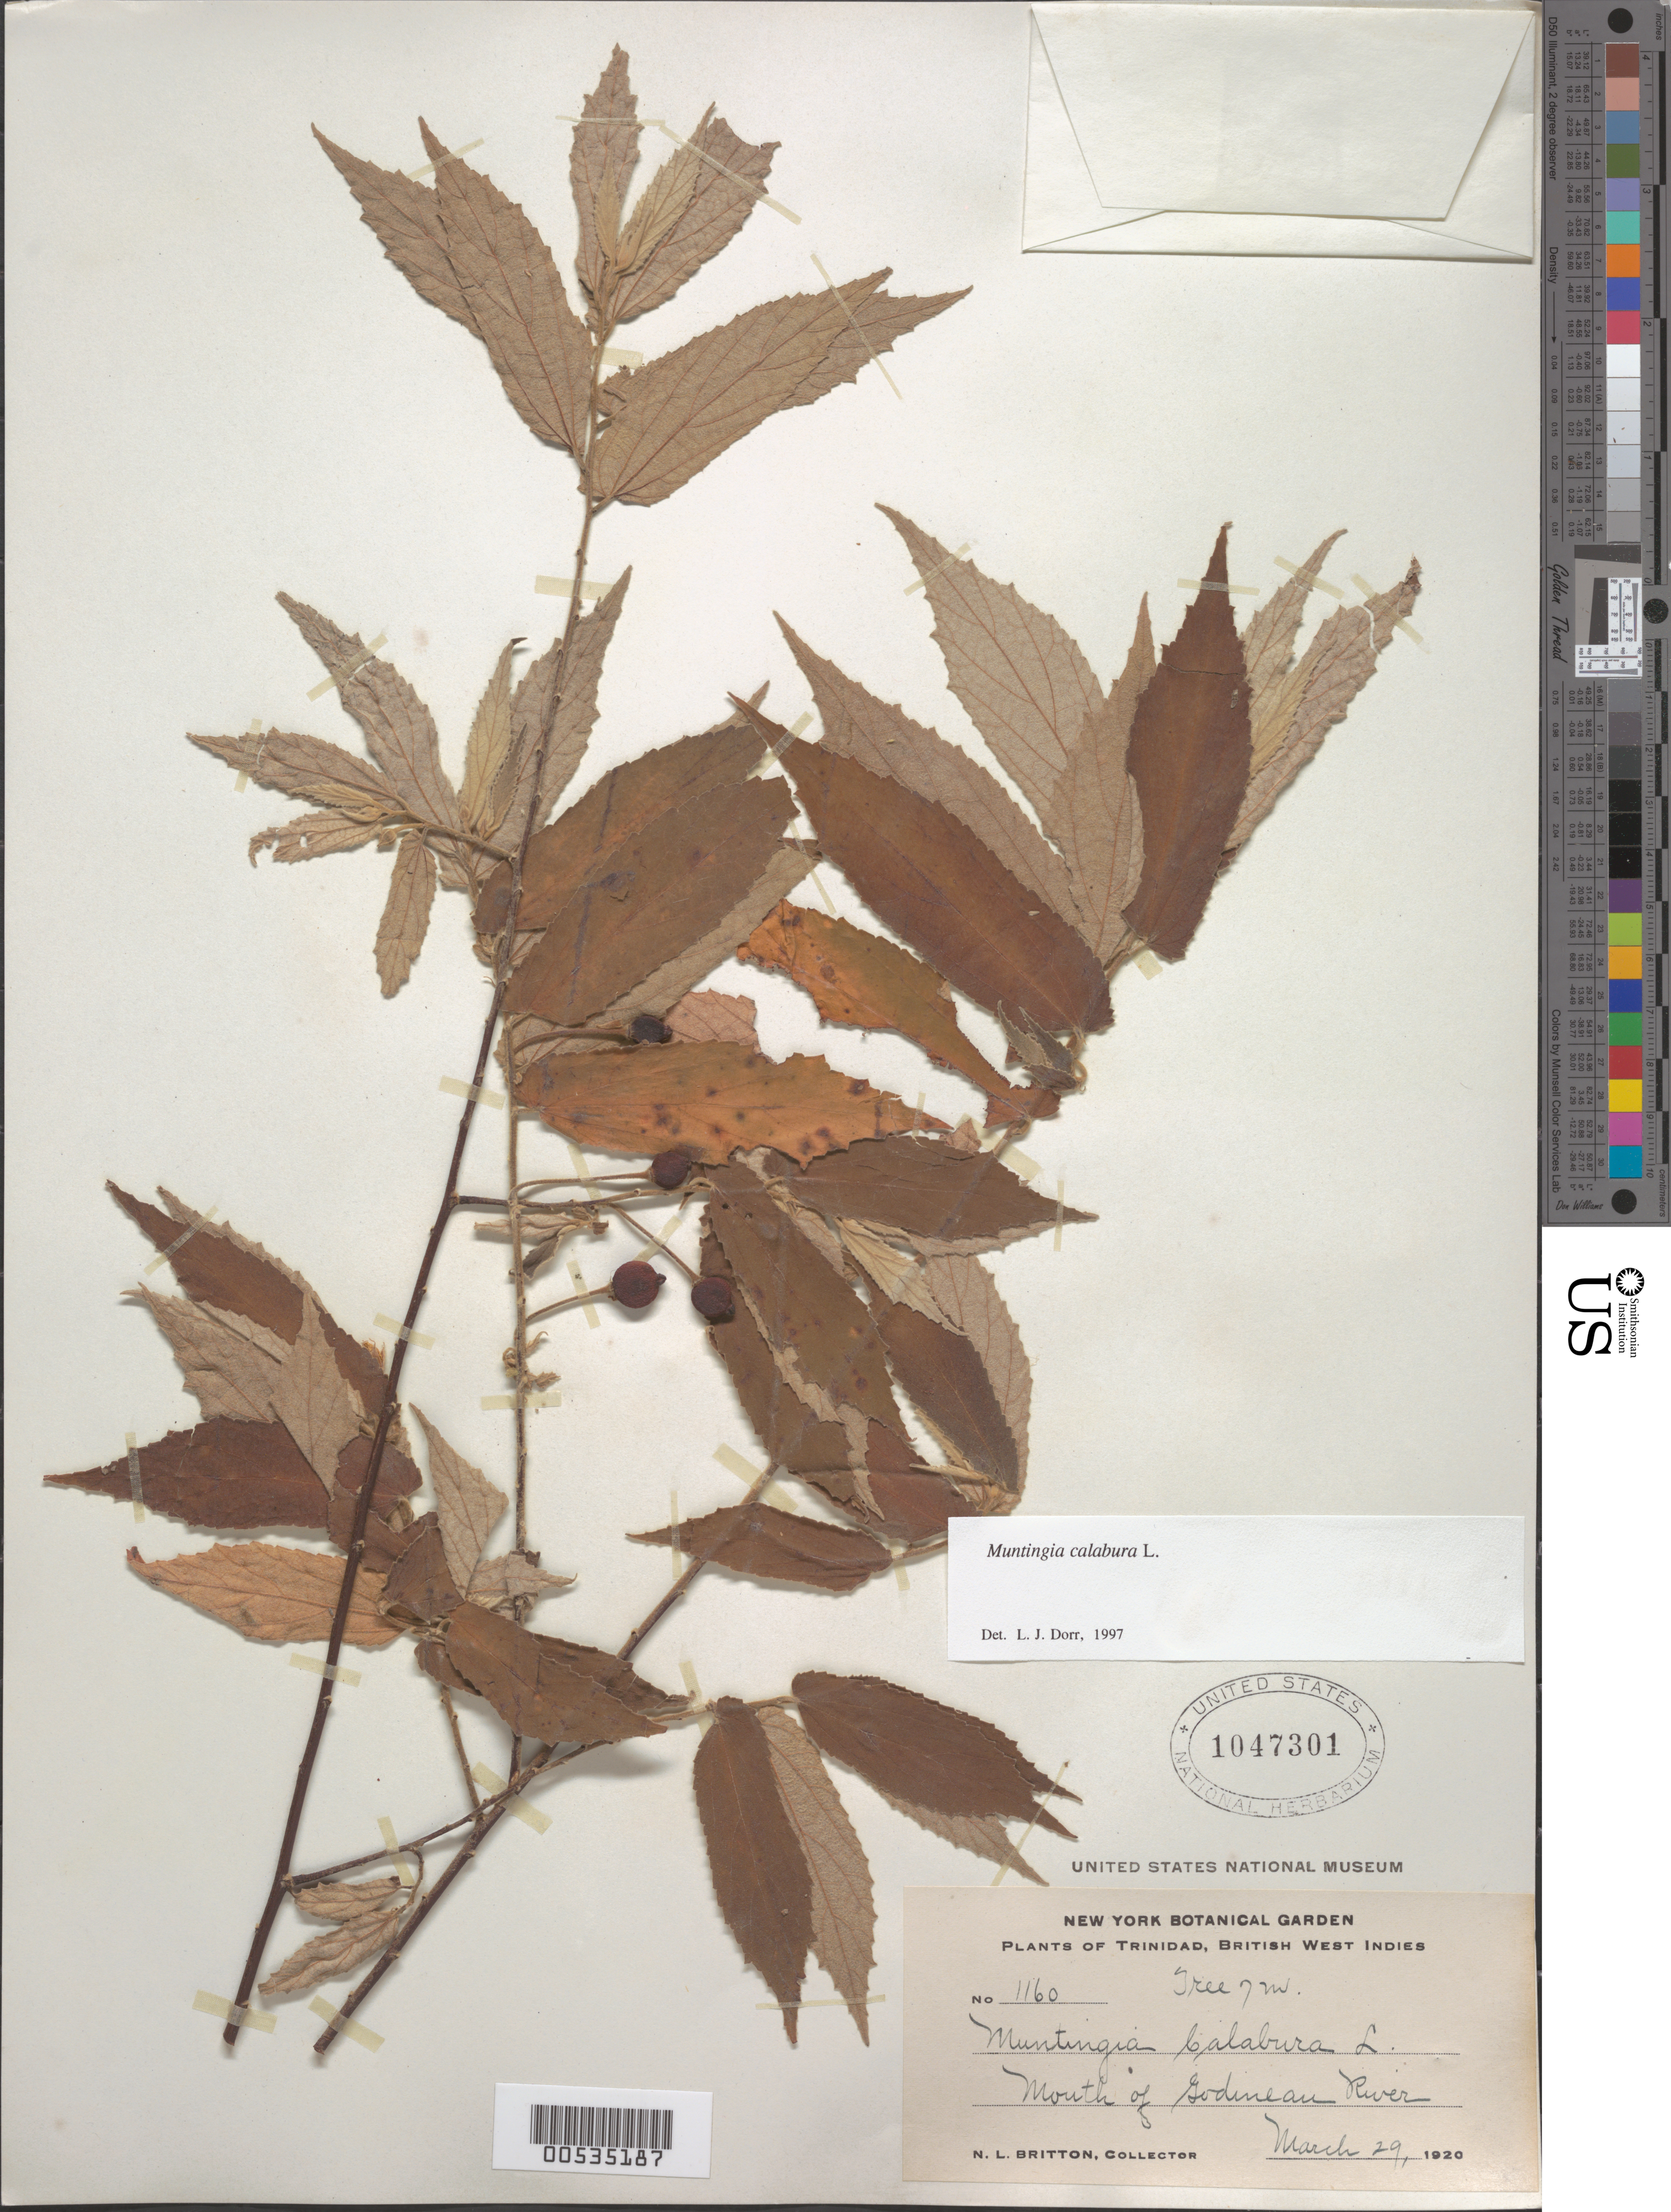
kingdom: Plantae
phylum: Tracheophyta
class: Magnoliopsida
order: Malvales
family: Muntingiaceae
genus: Muntingia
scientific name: Muntingia calabura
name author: L.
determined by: Dorr, L. J., (BOT), Smithsonian Institution - National Museum of Natural History (UNITED STATES)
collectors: N. Britton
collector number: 1160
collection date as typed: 29 Mar 1920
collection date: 1920-03-29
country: Trinidad and Tobago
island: Trinidad ?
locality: Mouth of Godineau River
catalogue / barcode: US 1047301